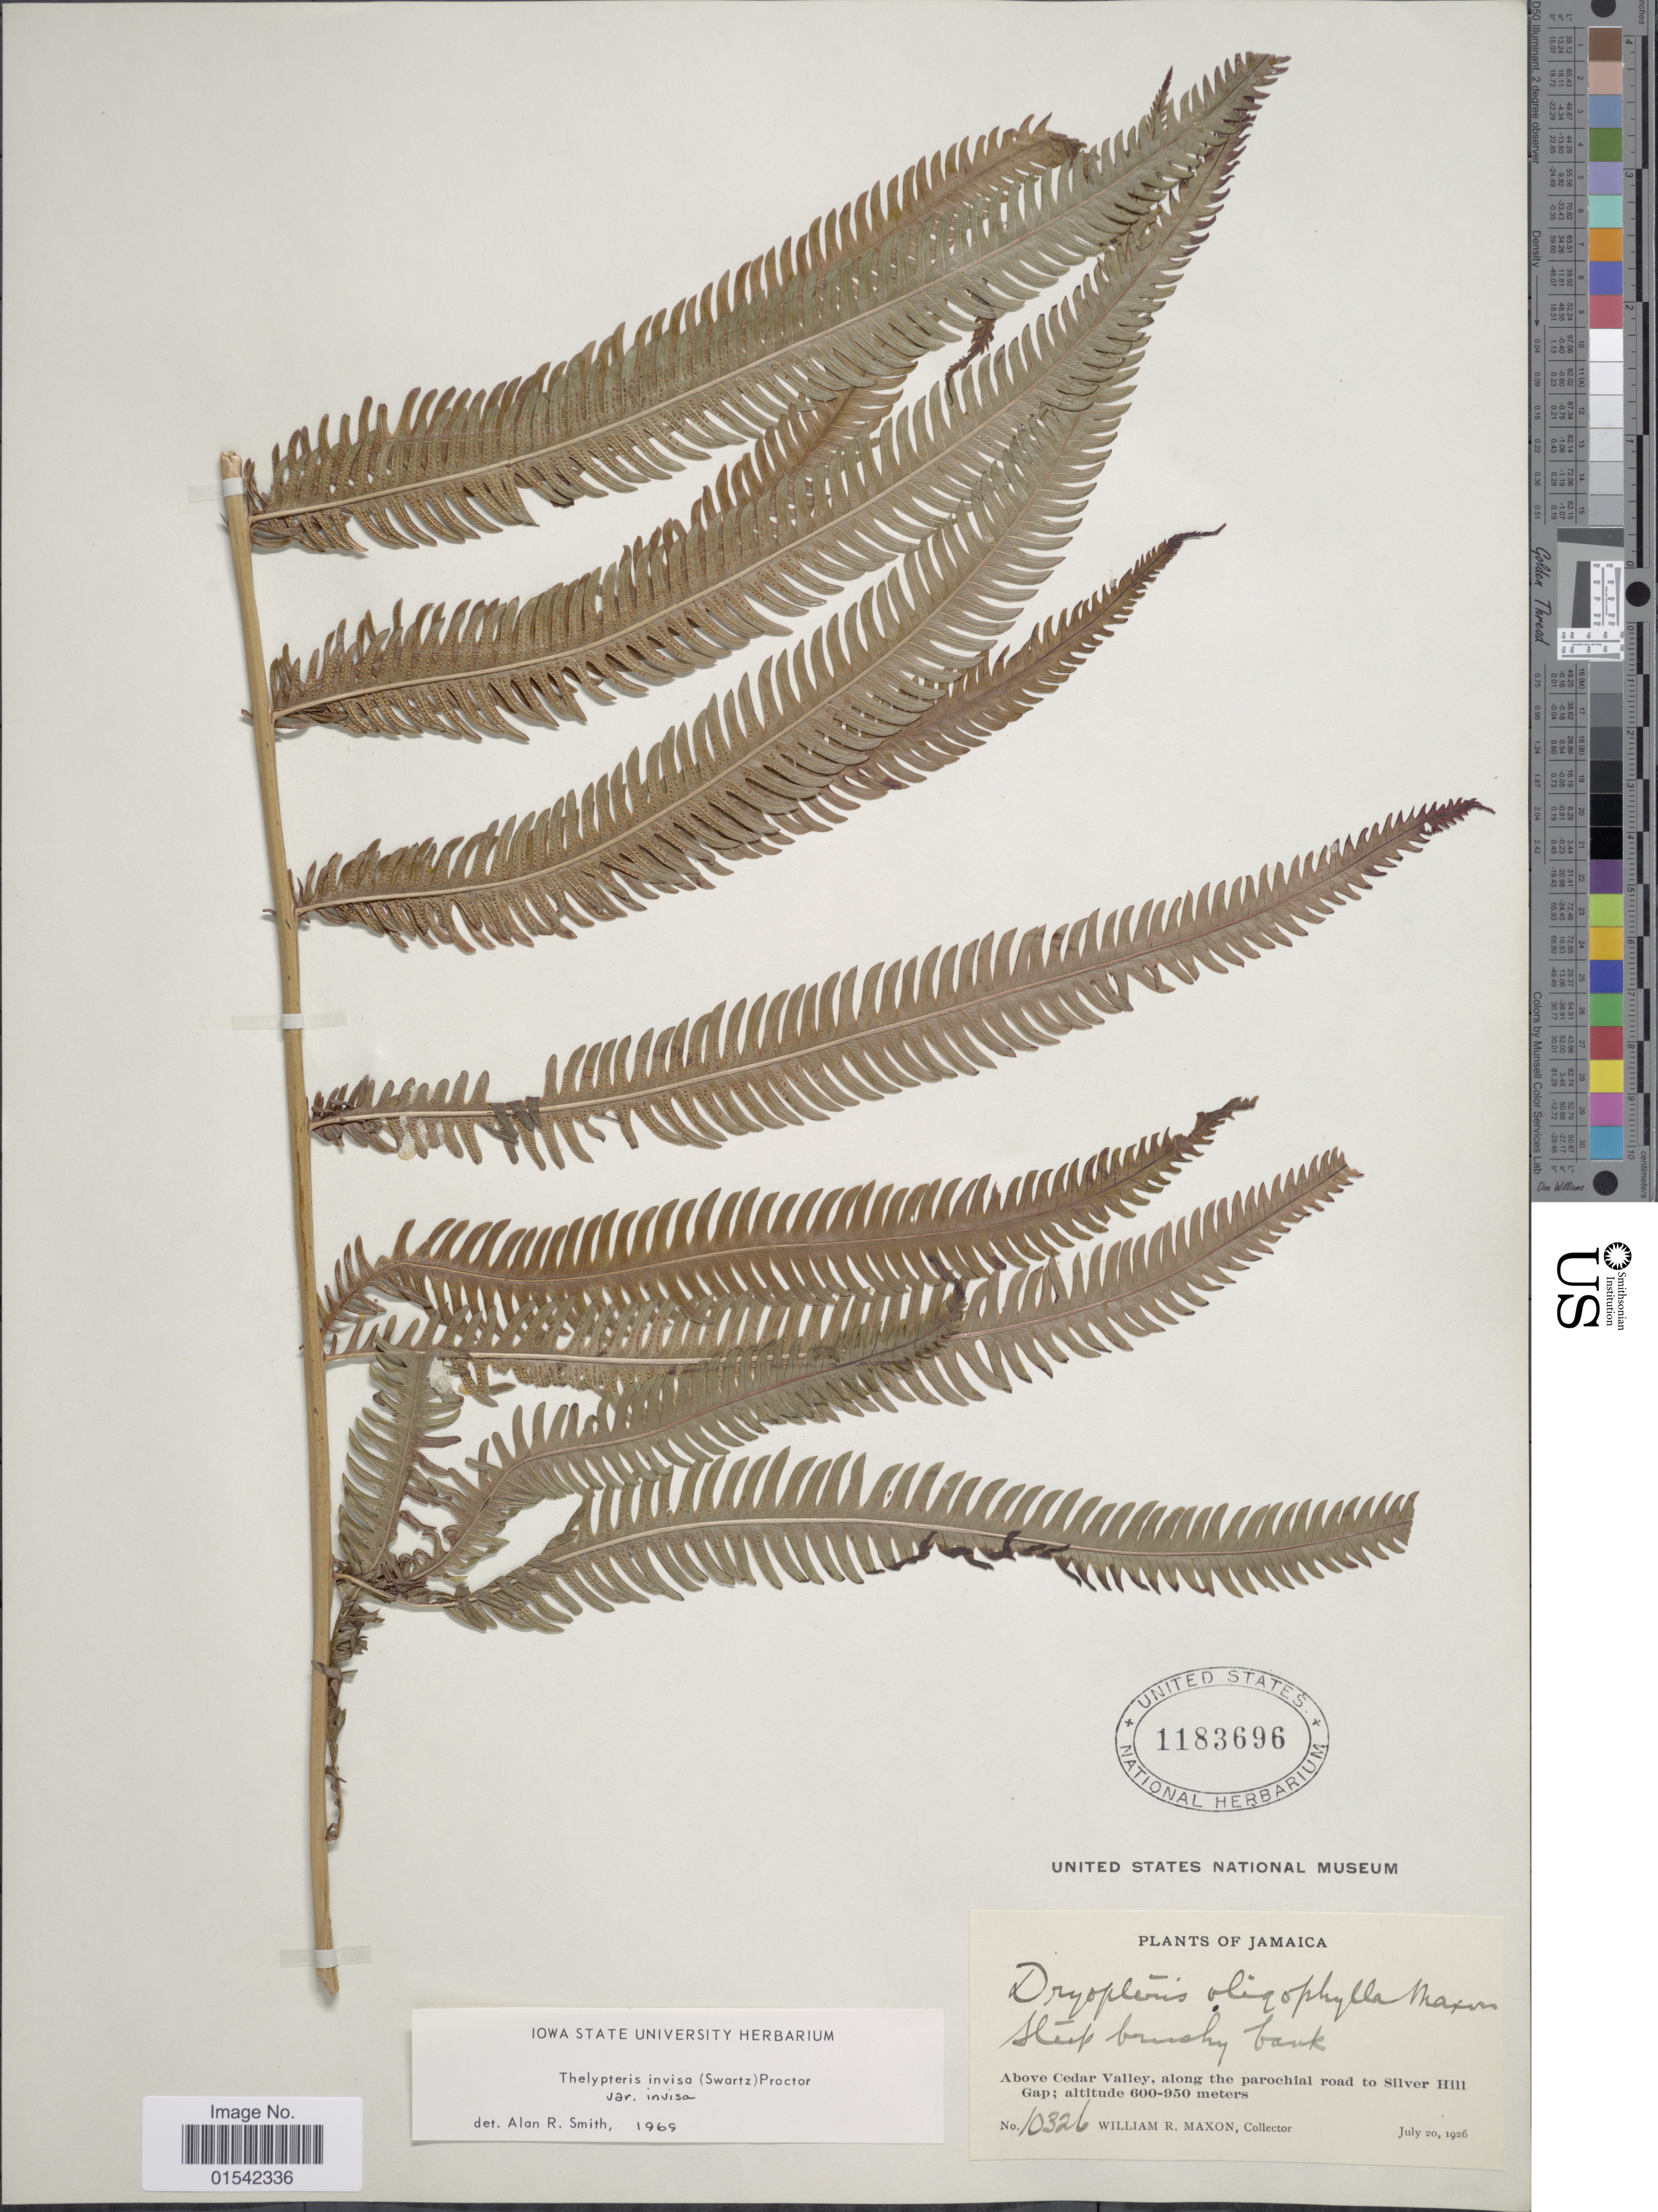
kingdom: Plantae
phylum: Tracheophyta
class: Polypodiopsida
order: Polypodiales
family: Thelypteridaceae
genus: Cyclosorus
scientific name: Cyclosorus grandis (A.R. Sm.) comb. nov., ined 2015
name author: (A.R. Sm.)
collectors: W. R. Maxon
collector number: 10326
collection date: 1926-07-20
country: Jamaica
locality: Above Cedar Valley, along the parochial road to Silver Hill Gap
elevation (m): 600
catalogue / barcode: US 1183696